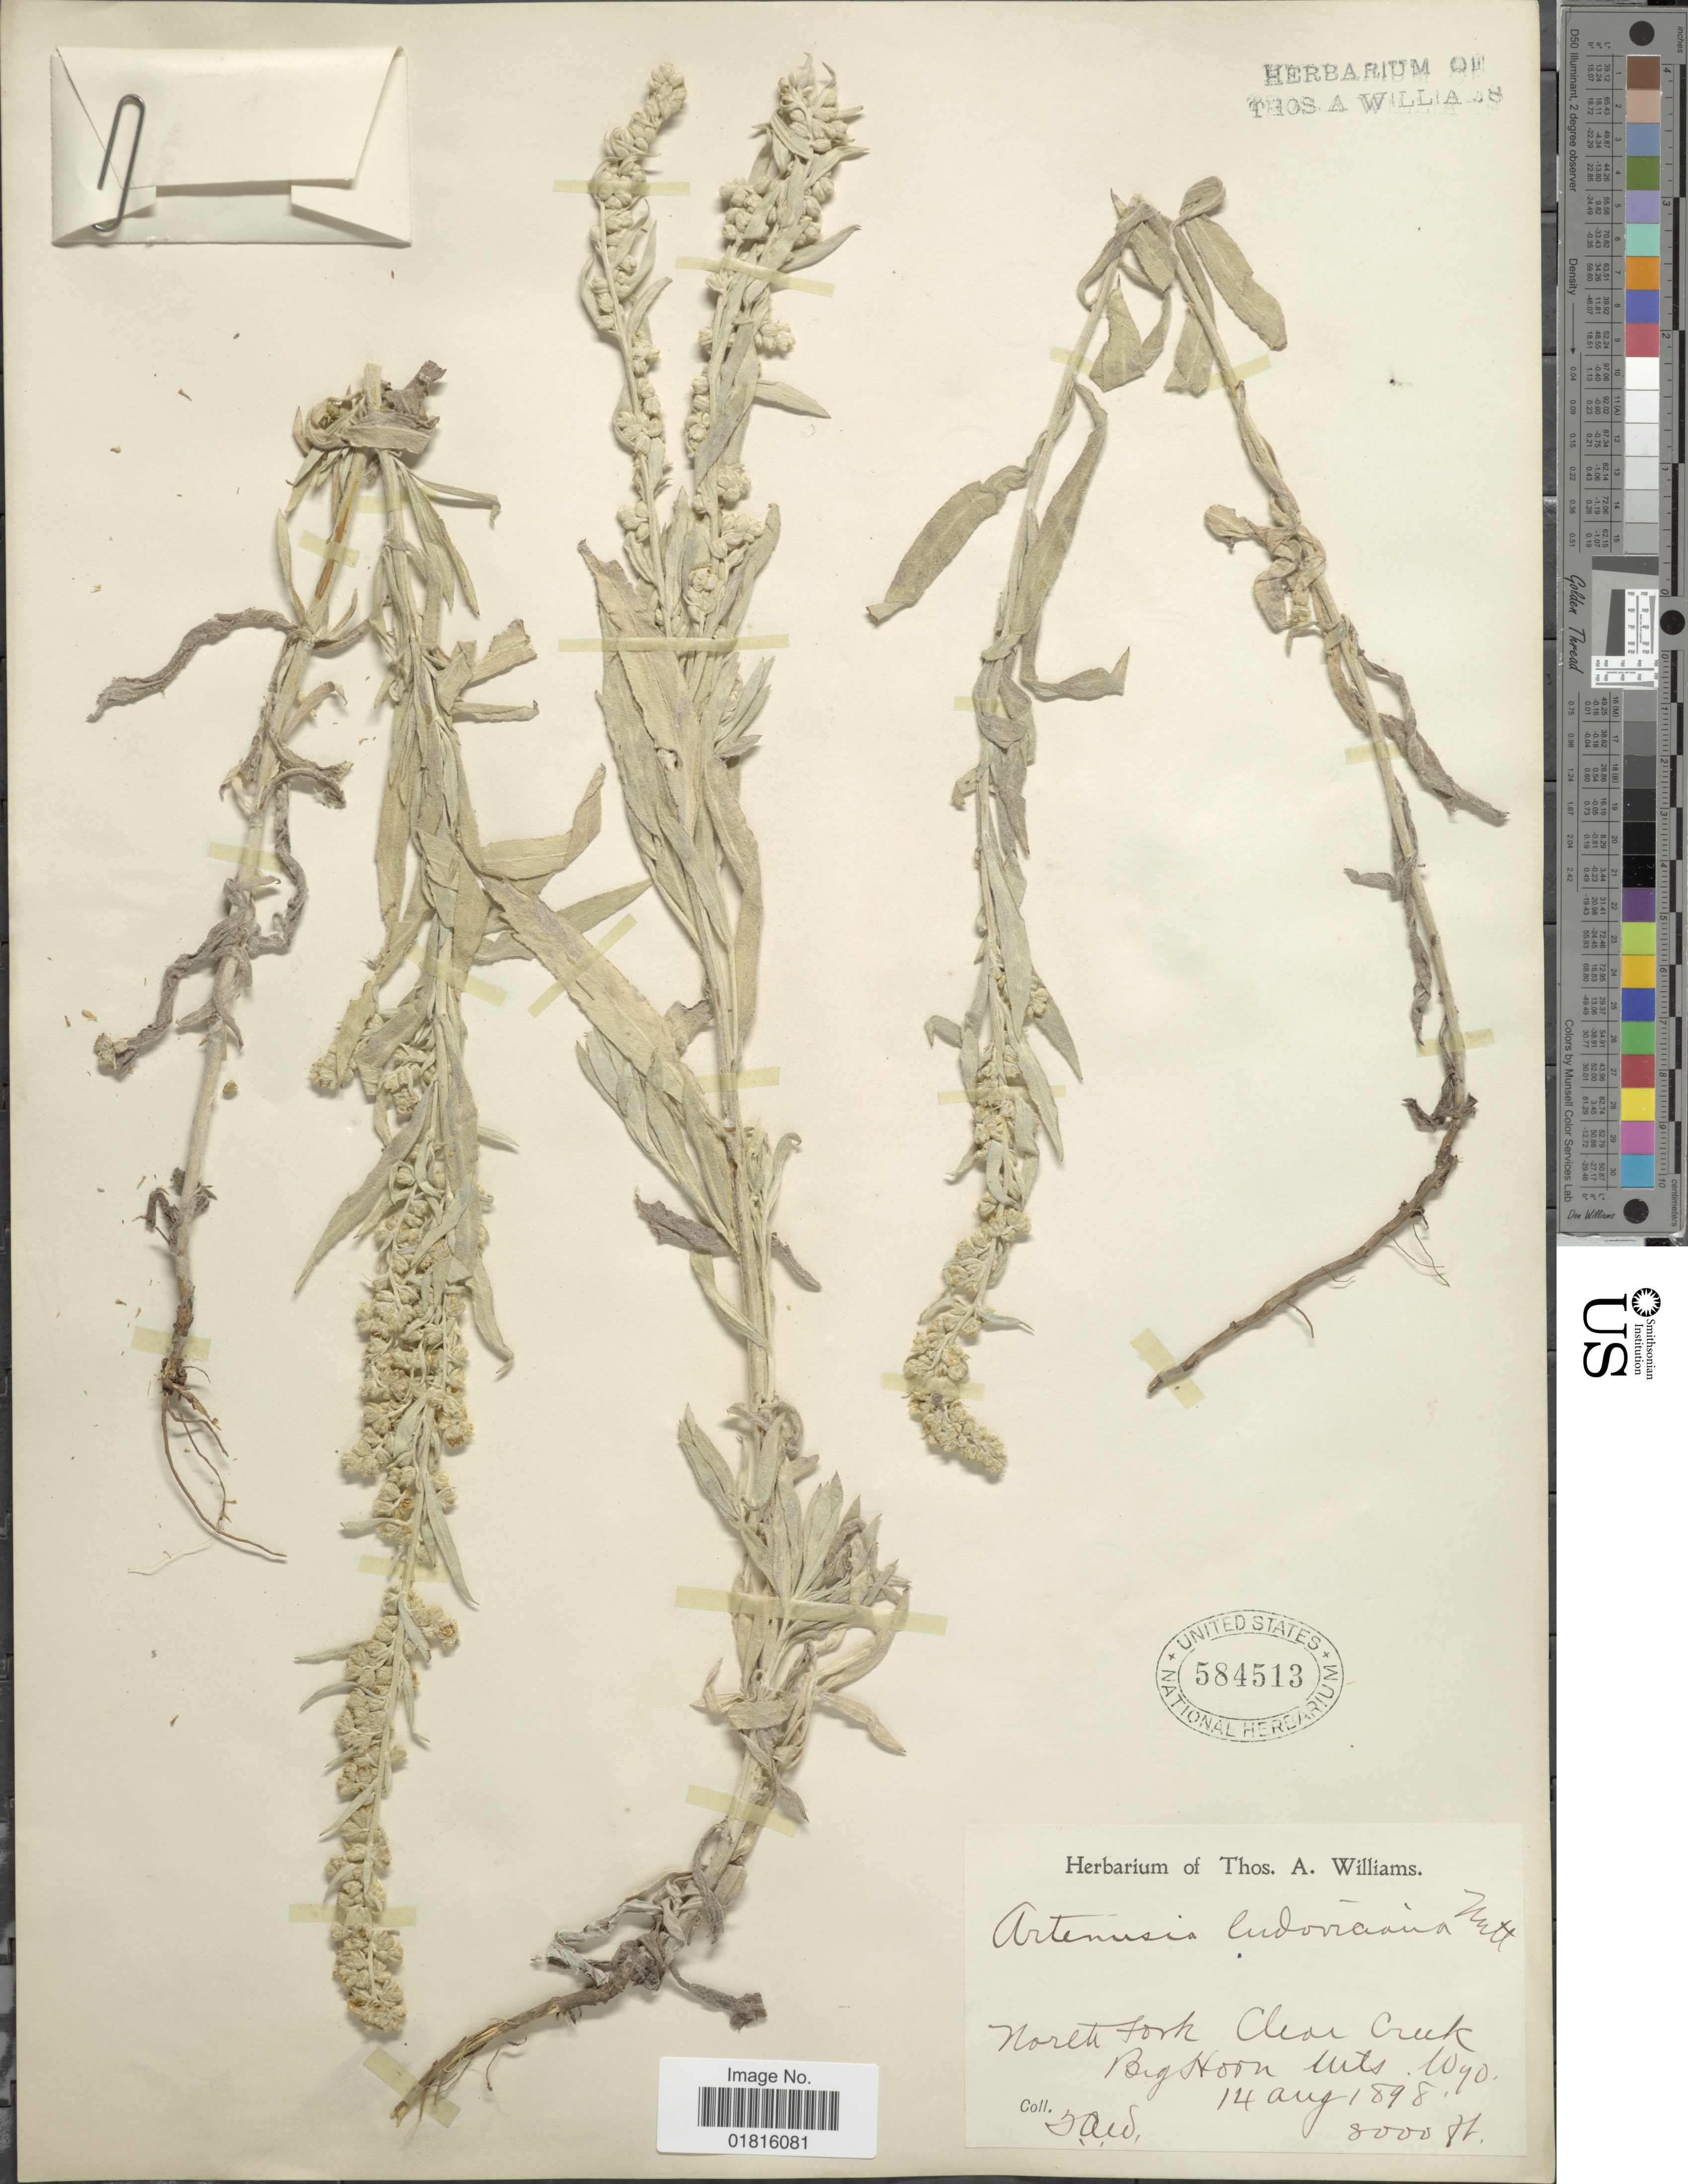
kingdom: Plantae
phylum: Tracheophyta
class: Magnoliopsida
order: Asterales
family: Asteraceae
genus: Artemisia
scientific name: Artemisia ludoviciana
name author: Nutt.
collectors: T. A. Williams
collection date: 1898-08-14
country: United States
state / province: Wyoming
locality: North Fork Clear Creek, Bih Horn Mts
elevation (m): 2438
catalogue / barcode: US 584513